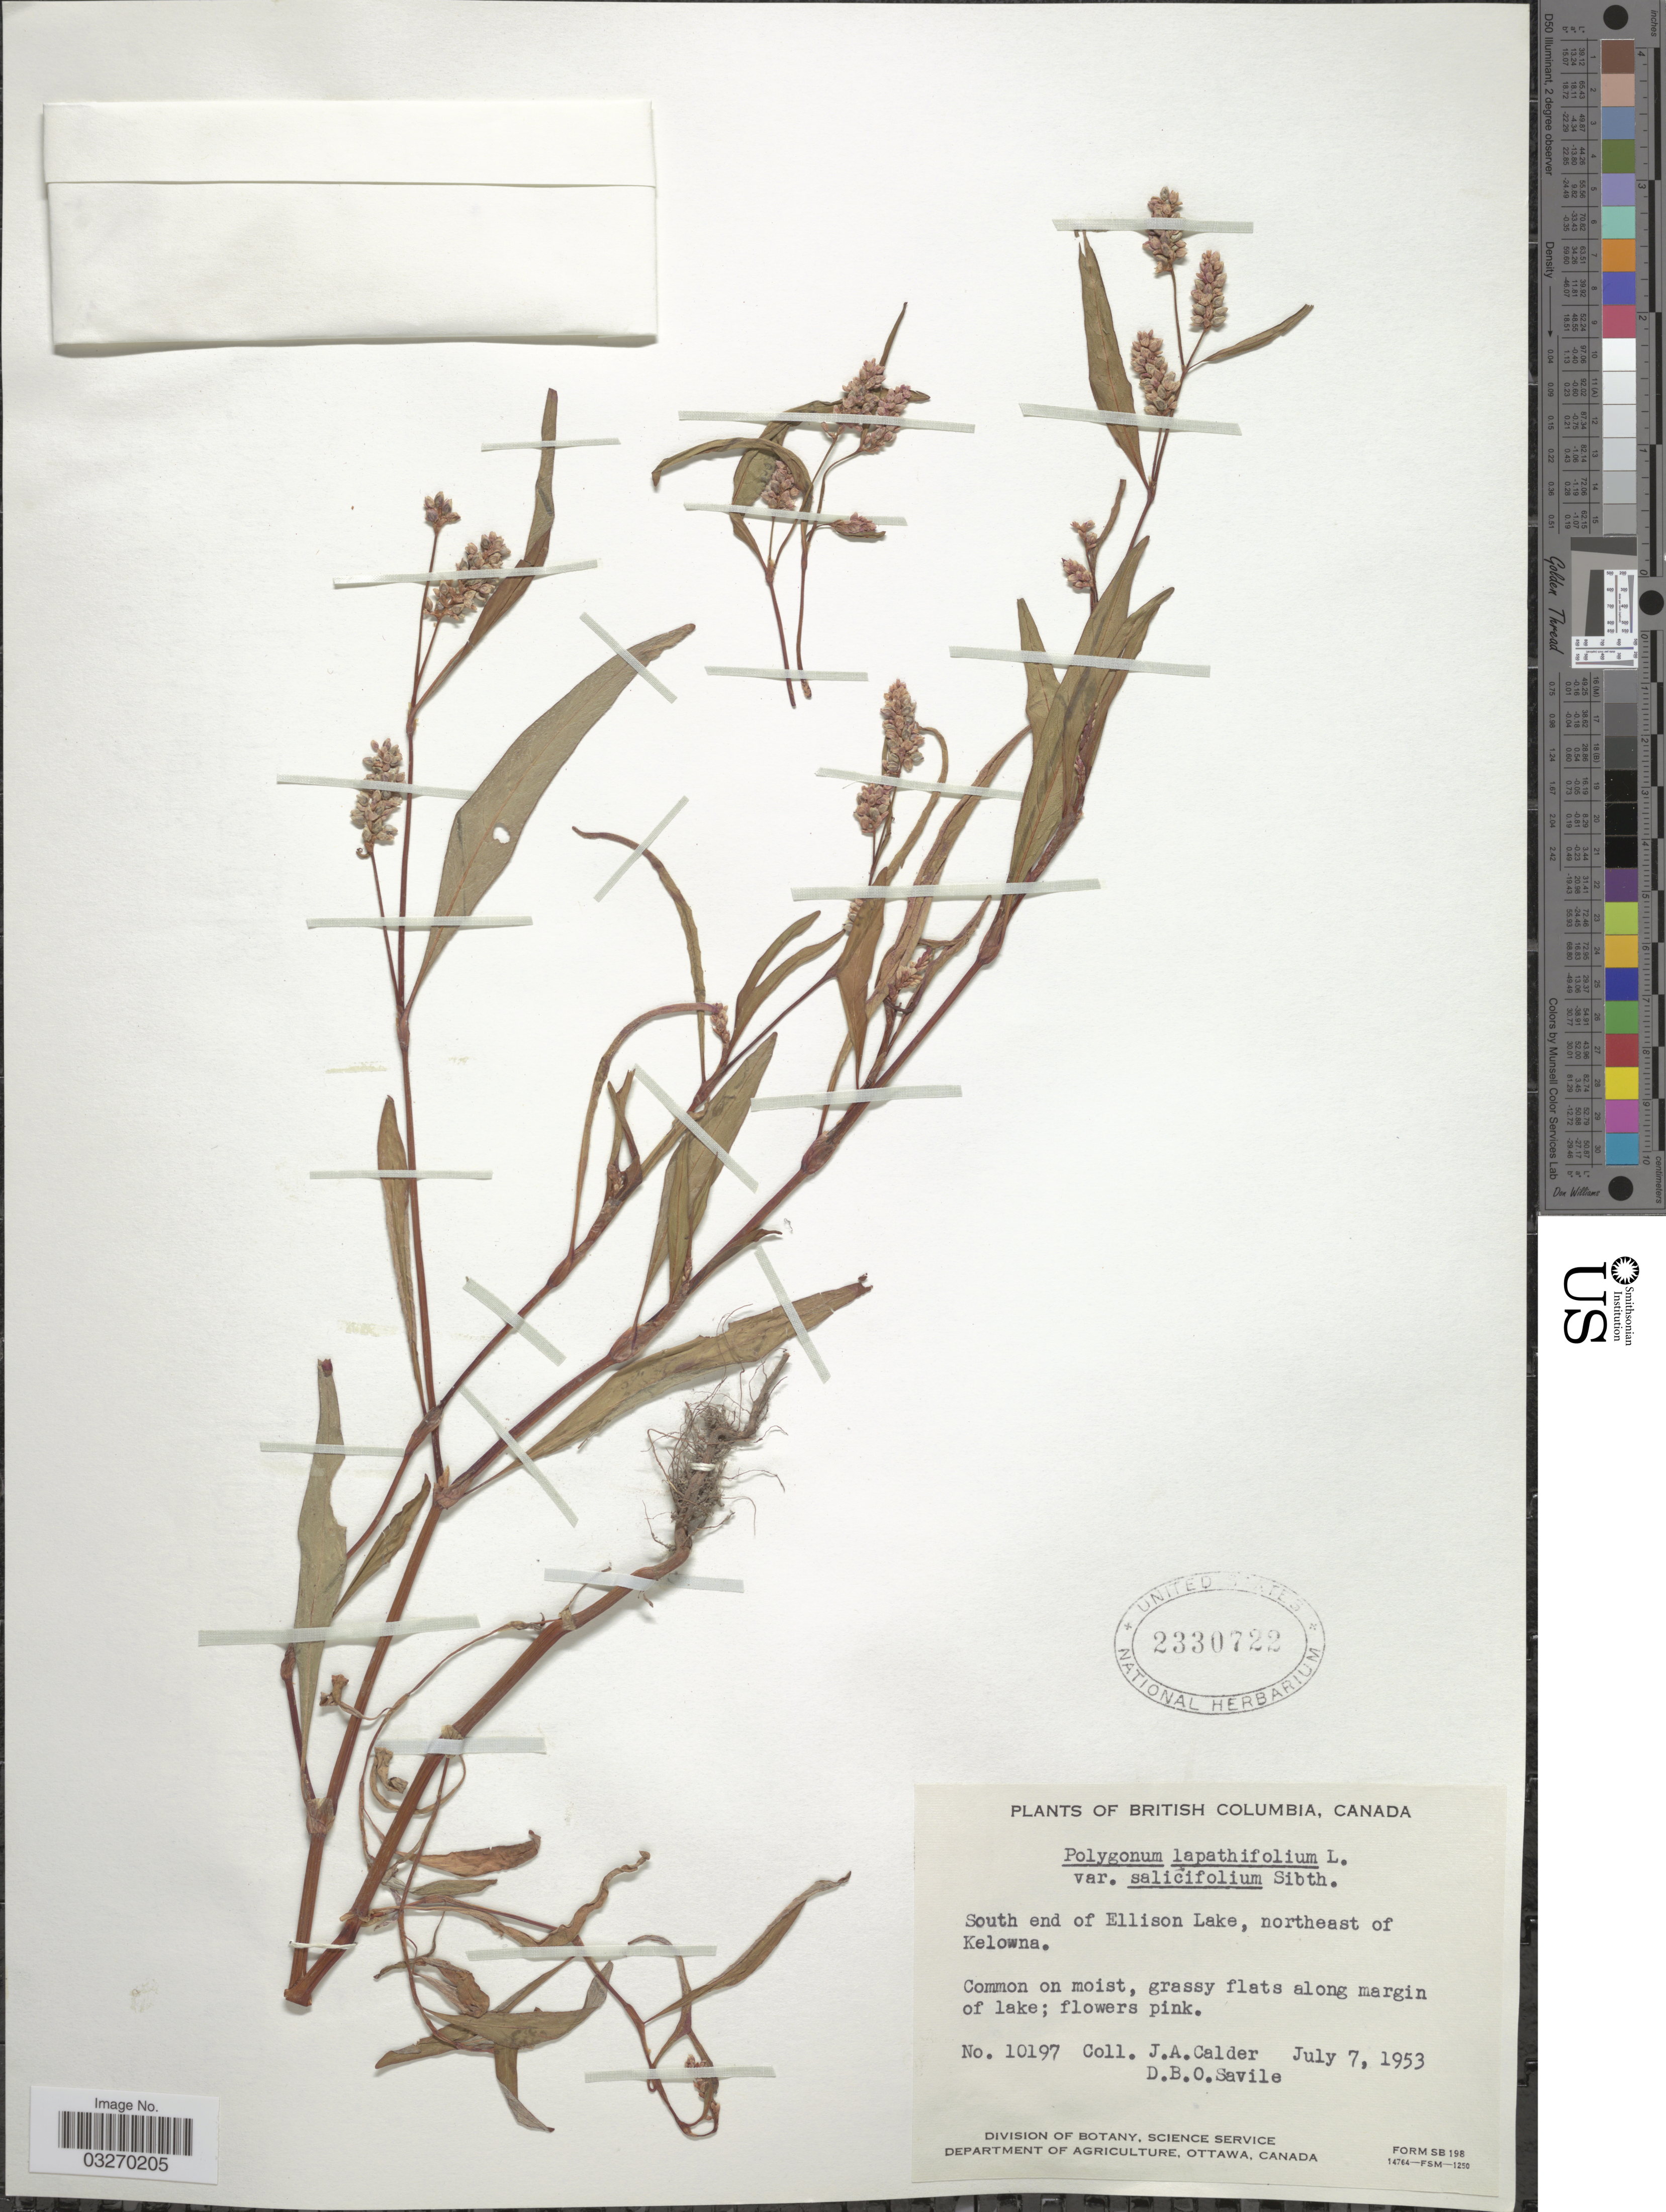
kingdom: Plantae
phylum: Tracheophyta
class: Magnoliopsida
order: Caryophyllales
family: Polygonaceae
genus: Persicaria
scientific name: Persicaria lapathifolia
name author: (L.) Delarbre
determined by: Atha, D. E.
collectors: J. A. Calder & D. Savile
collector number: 10197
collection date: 1953-07-07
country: Canada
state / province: British Columbia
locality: South end of Ellison Lake, northeast of Kelowna.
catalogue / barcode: US 2330722